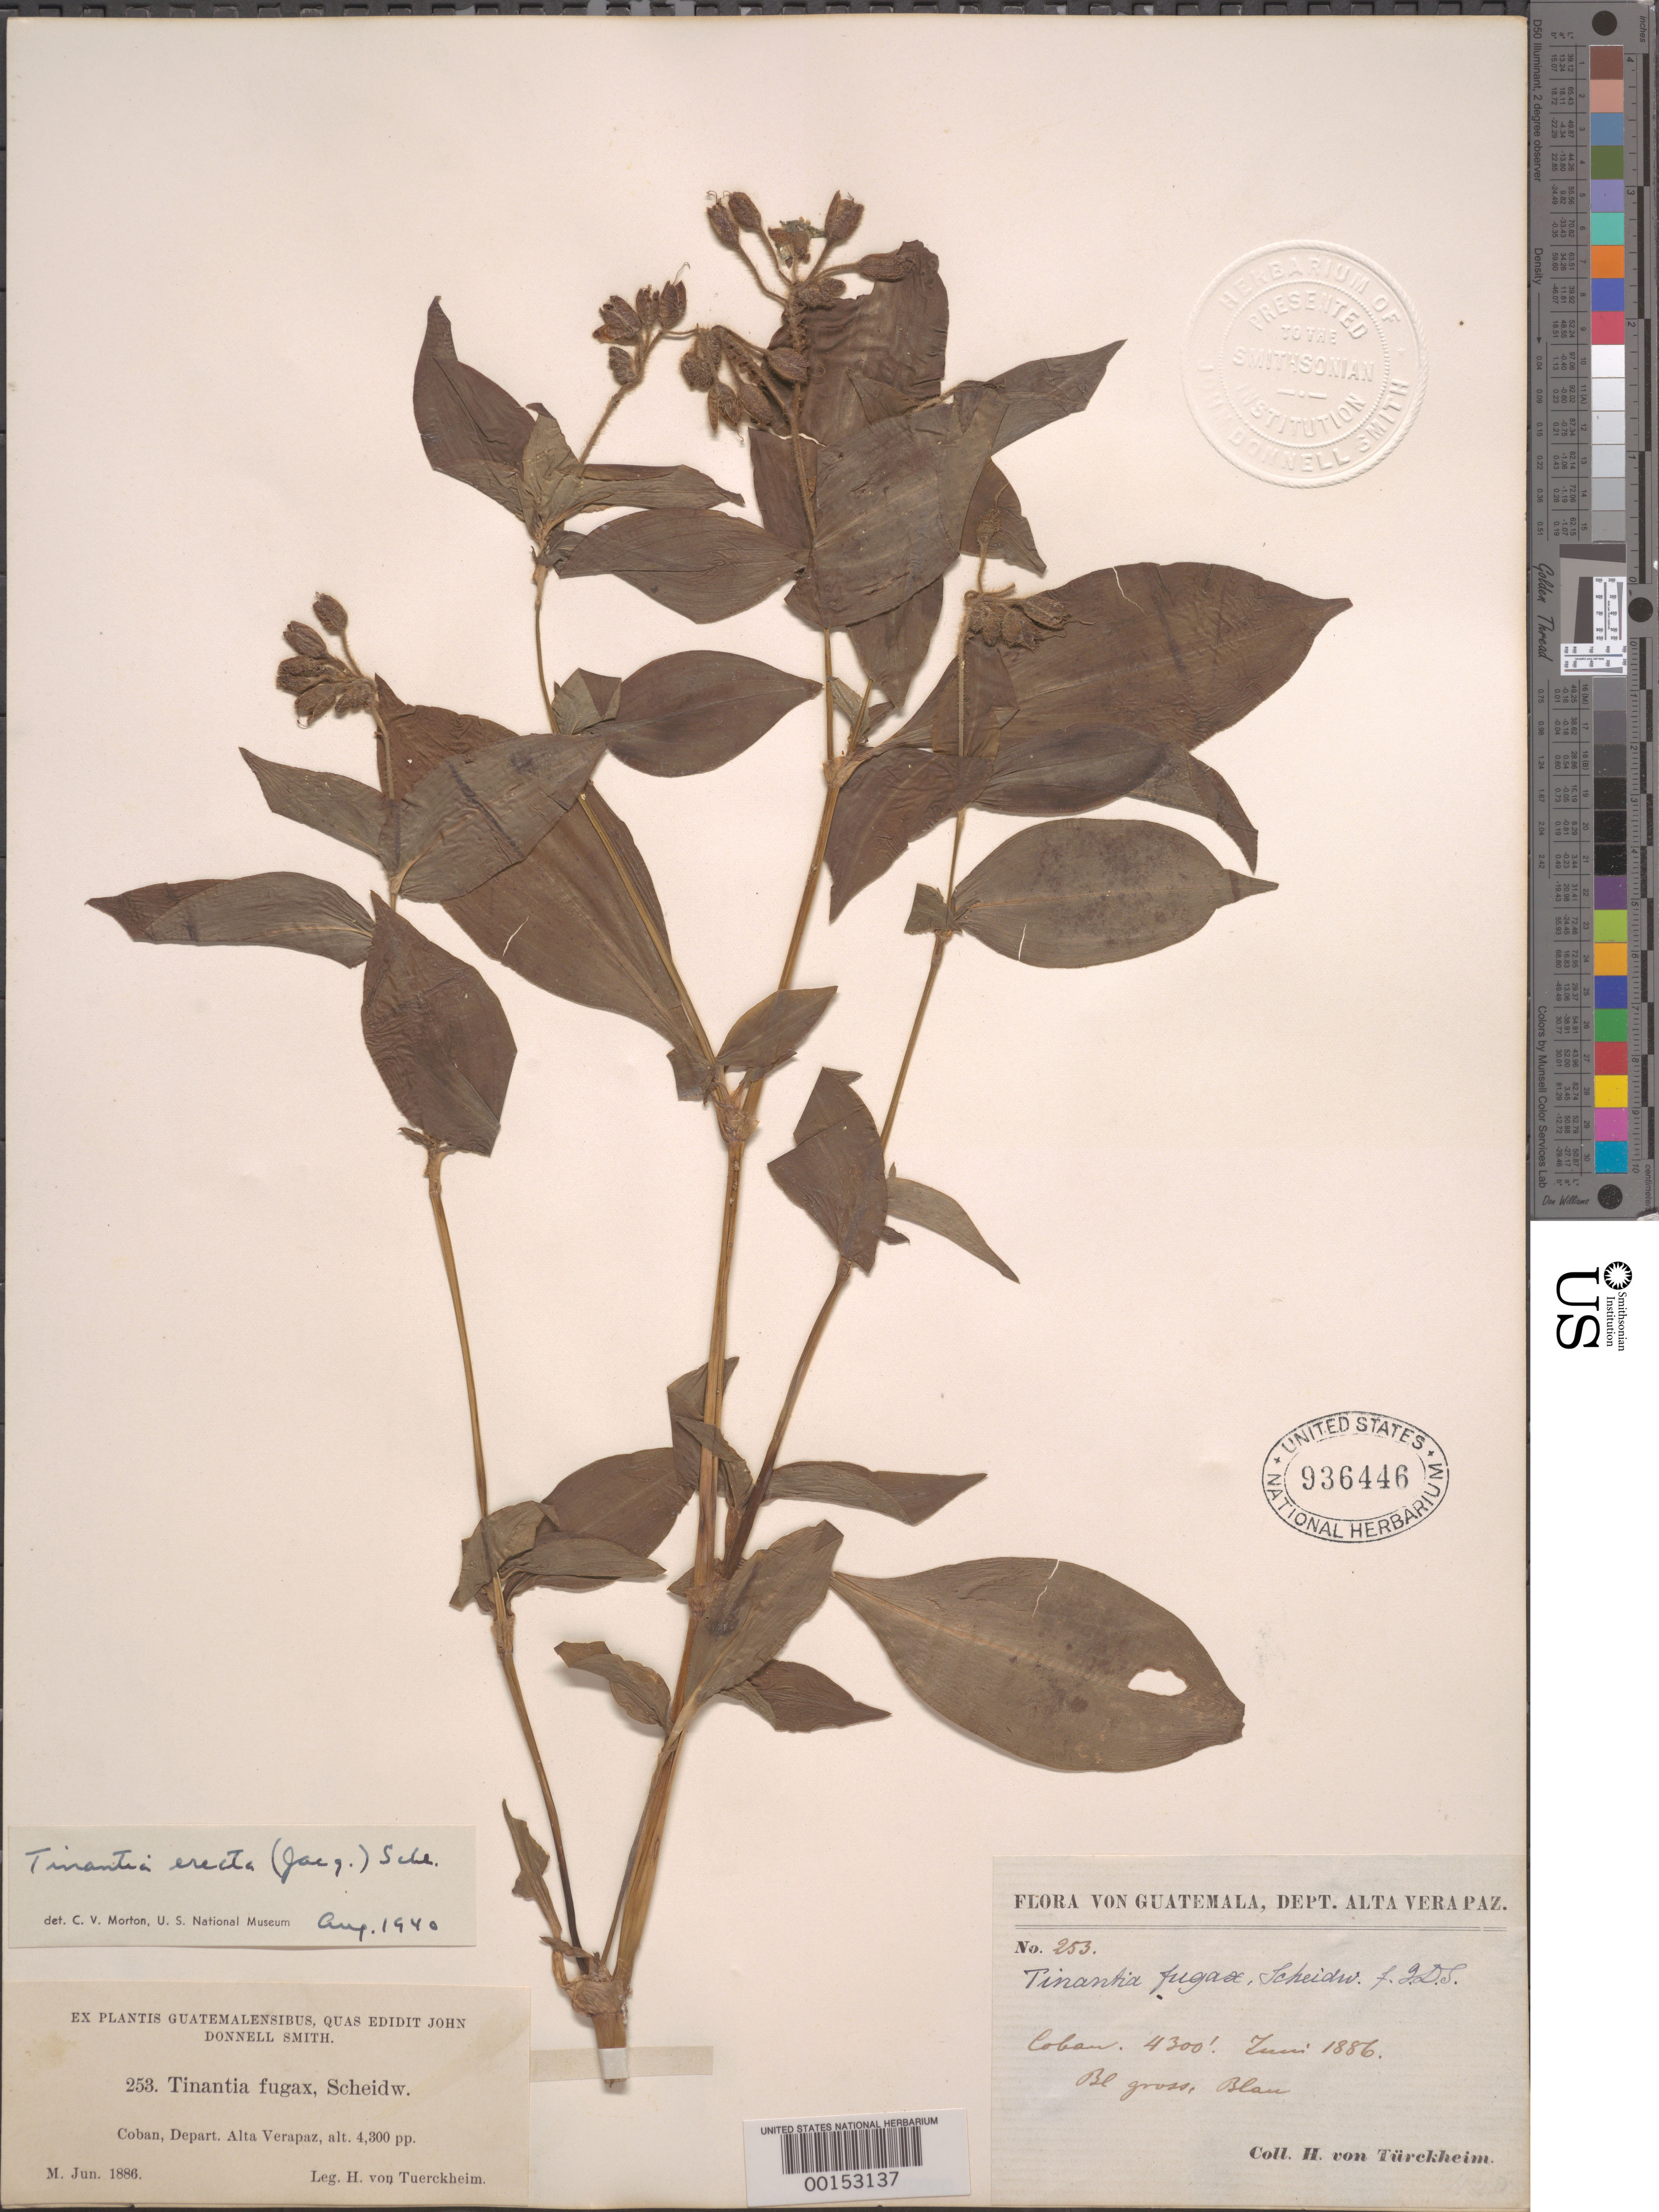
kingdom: Plantae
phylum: Tracheophyta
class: Liliopsida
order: Commelinales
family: Commelinaceae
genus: Tinantia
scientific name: Tinantia erecta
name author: (Jacq.) Fenzl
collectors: H. von Türckheim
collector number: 253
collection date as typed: Jun 1886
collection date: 1886-06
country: Guatemala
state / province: Alta Verapaz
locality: Cobán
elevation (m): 4300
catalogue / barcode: US 936446